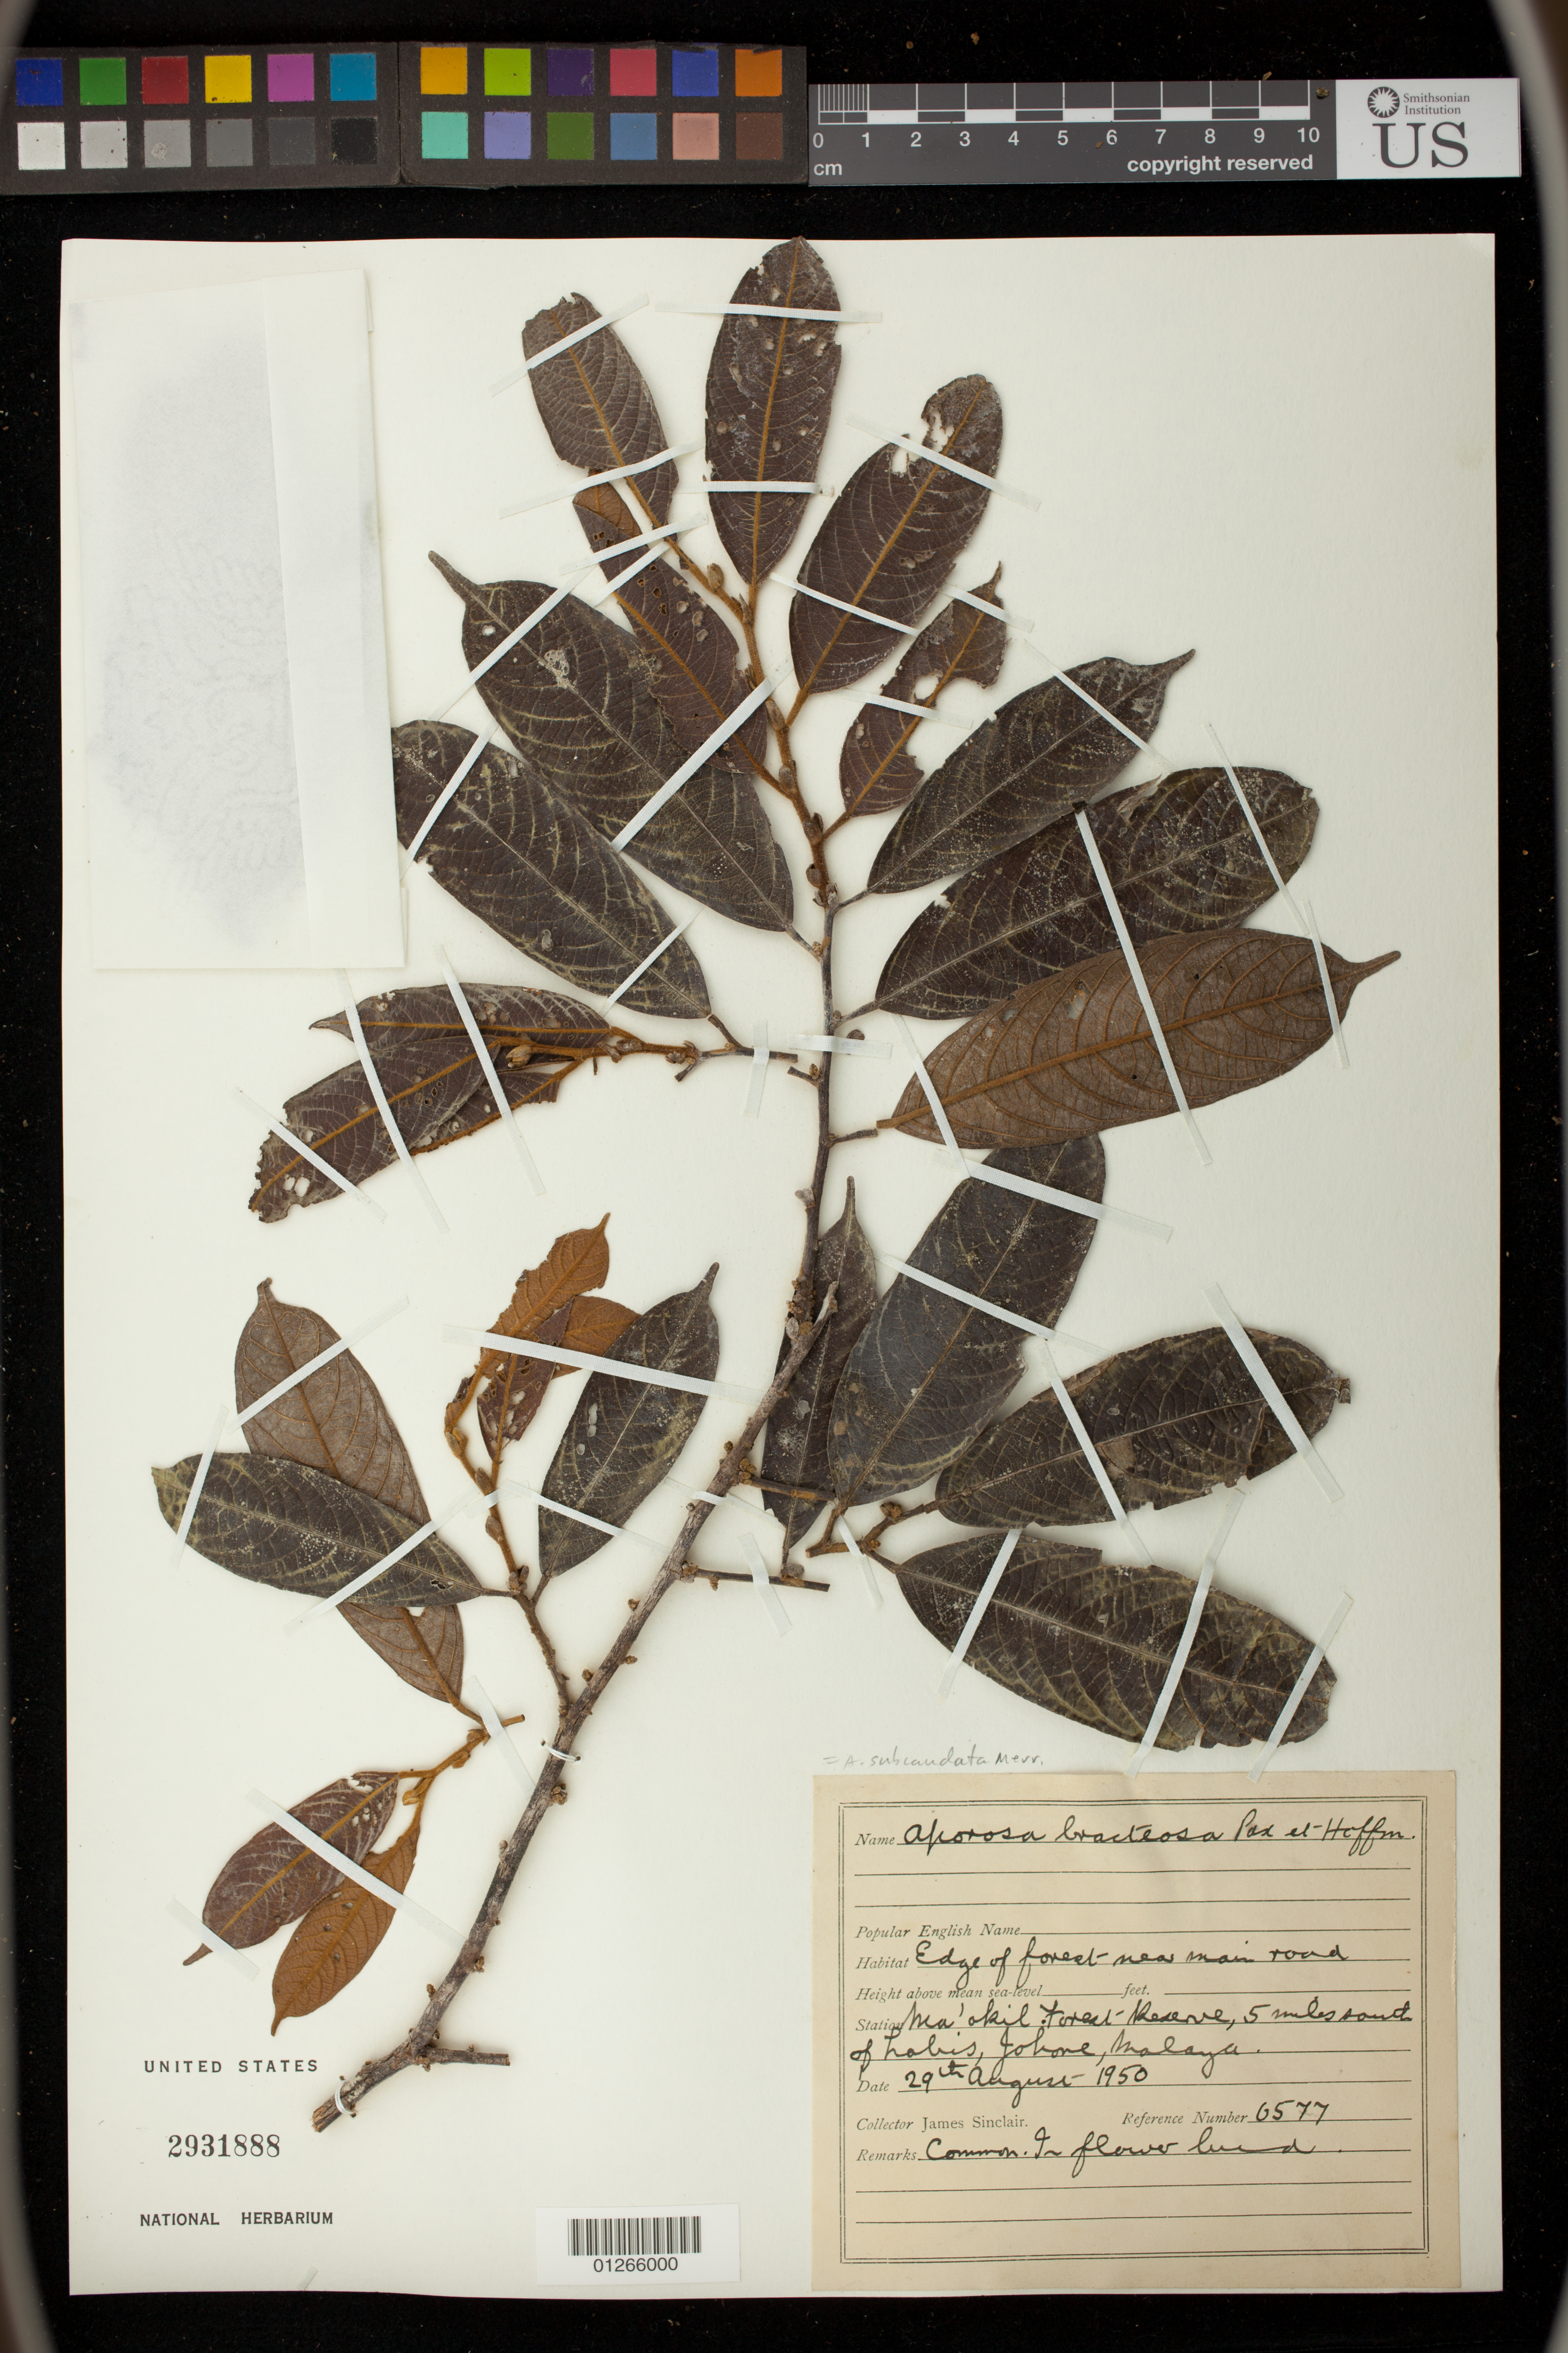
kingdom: Plantae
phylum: Tracheophyta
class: Magnoliopsida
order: Malpighiales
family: Phyllanthaceae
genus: Aporosa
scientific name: Aporosa subcaudata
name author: Merr.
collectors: J. Sinclair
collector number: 6577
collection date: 1950-08-29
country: Malaysia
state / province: Johor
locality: Ma'okil Forest Reserve, 5 miles south of Labis, Johore, Malaya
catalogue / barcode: US 2931888